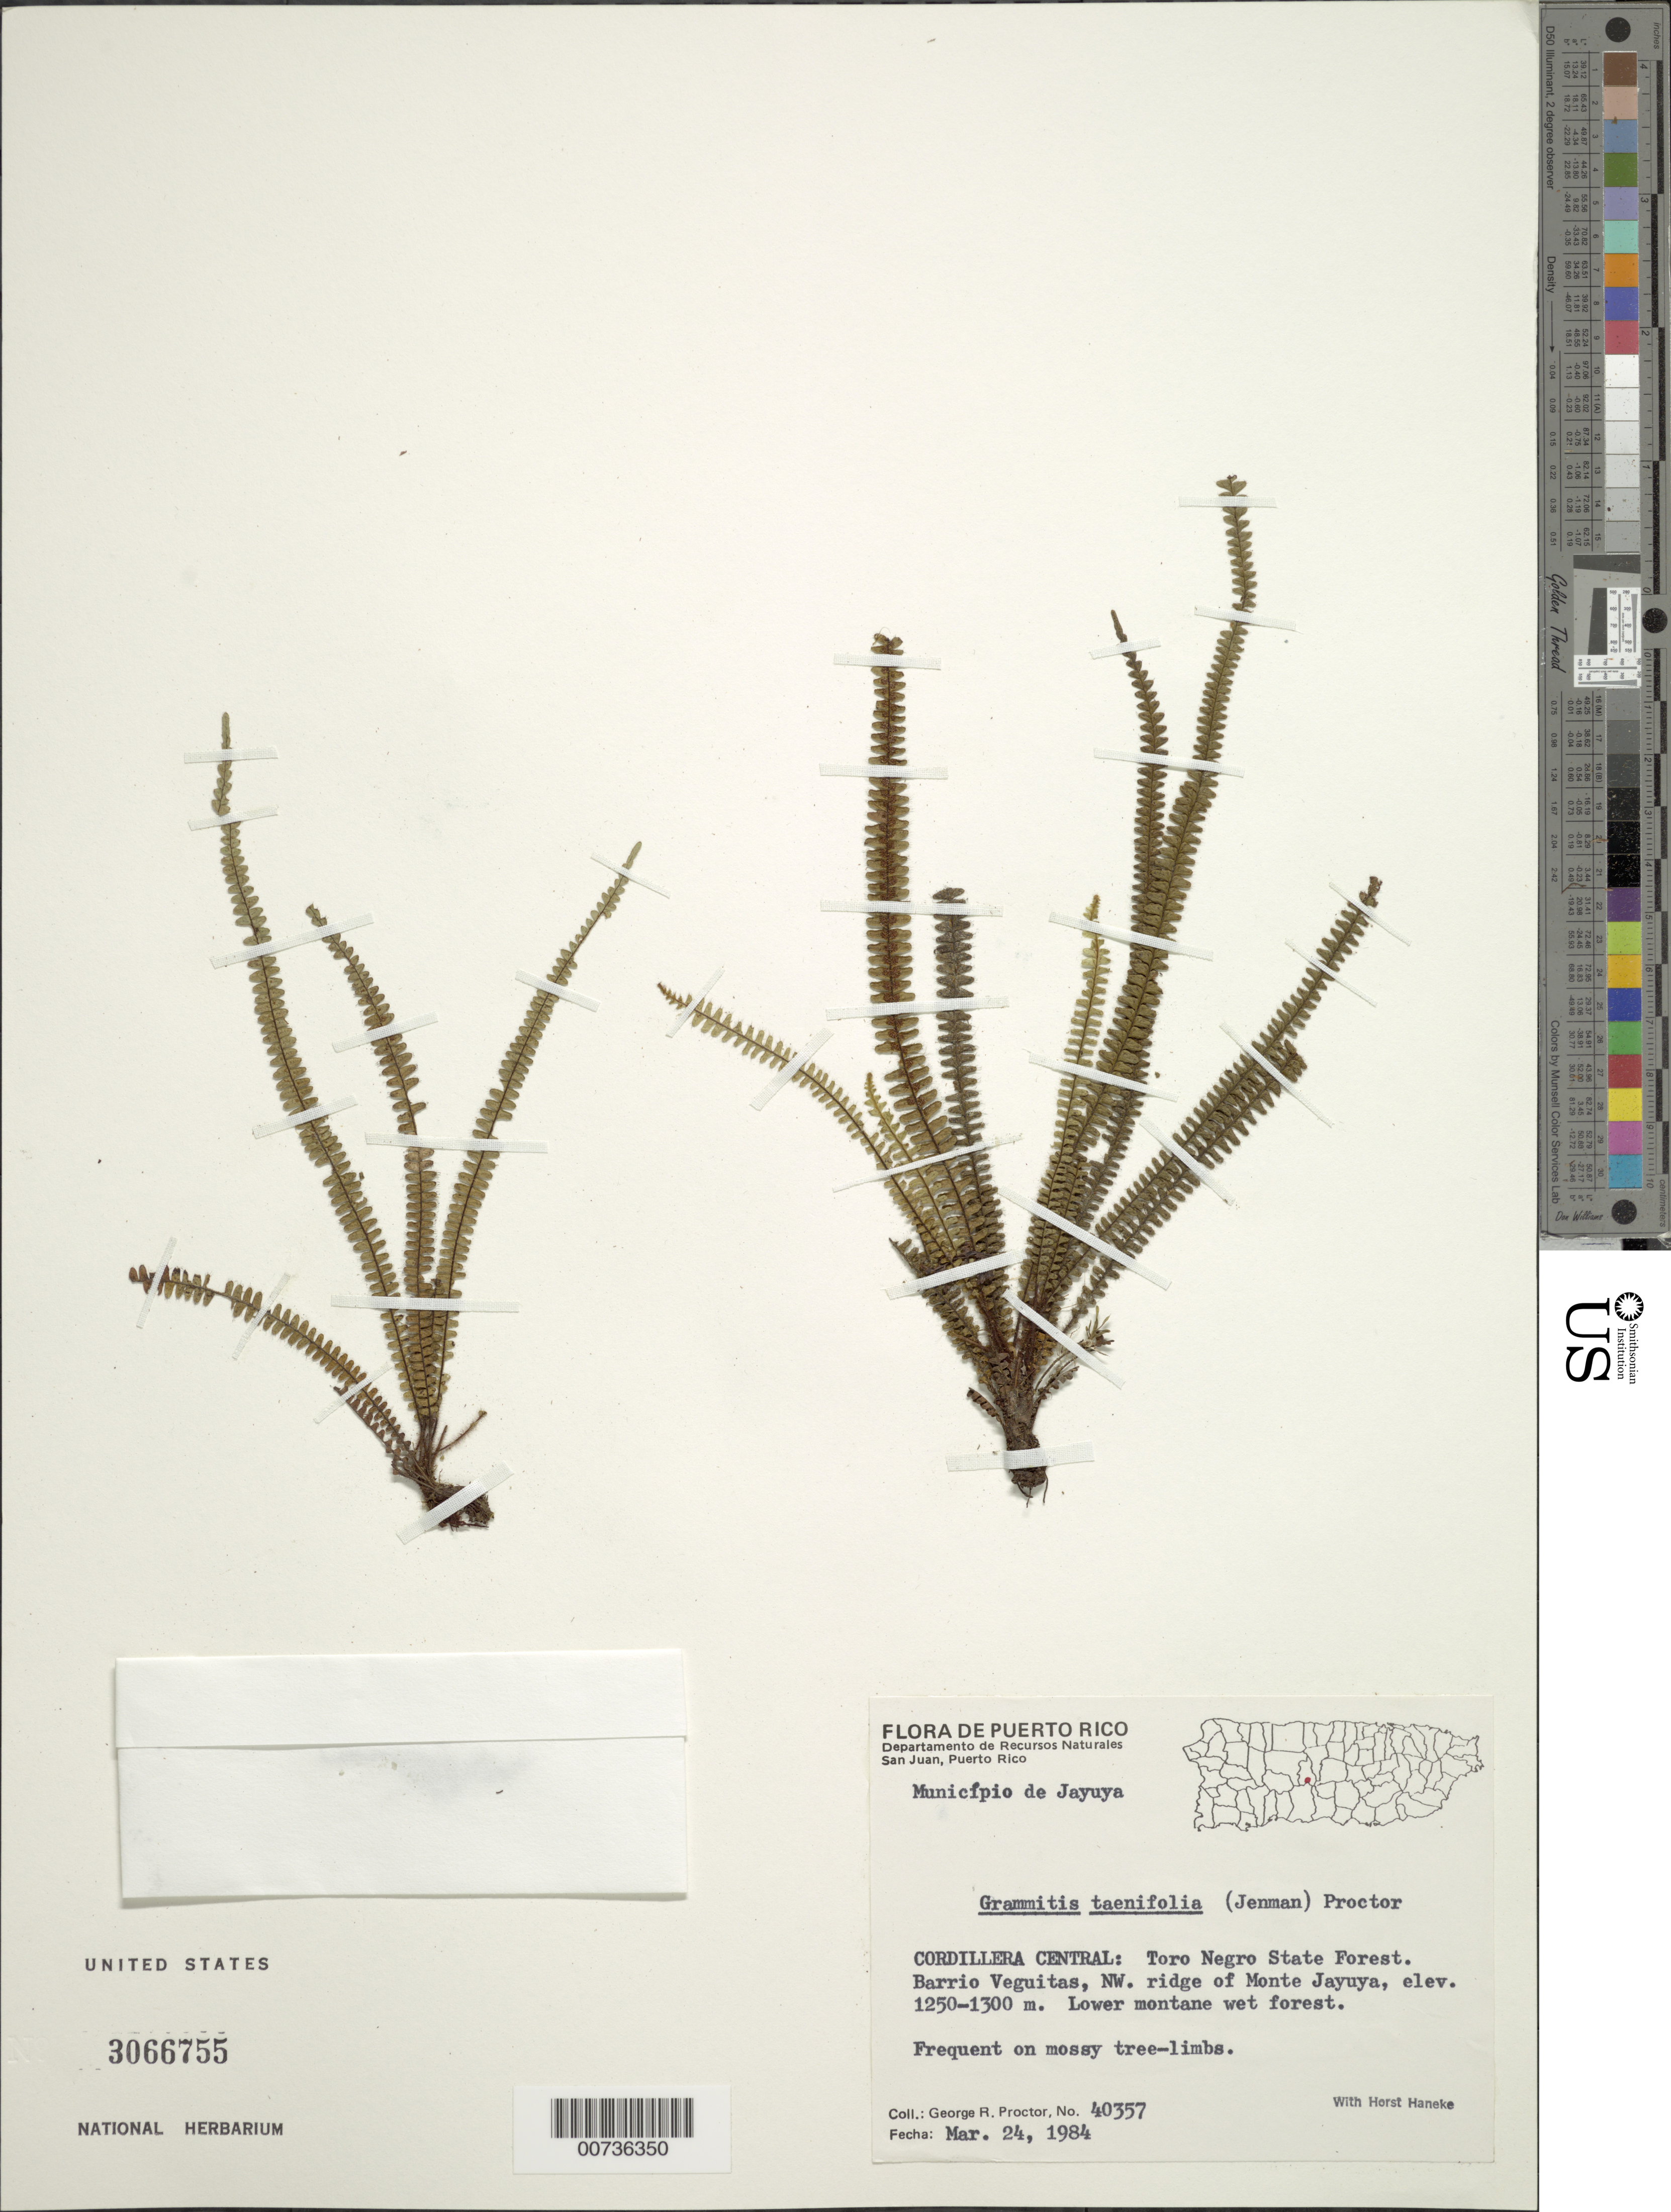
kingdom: Plantae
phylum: Tracheophyta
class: Polypodiopsida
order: Polypodiales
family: Polypodiaceae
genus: Moranopteris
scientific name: Moranopteris taenifolia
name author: (Jenman) R. Y. Hirai & J. Prado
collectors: G. R. Proctor & H. Haneke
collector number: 40357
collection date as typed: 24 Mar 1984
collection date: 1984-03-24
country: Puerto Rico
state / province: Jayuya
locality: Cordillera Central: Toro Negro State Forest. Barrio Veguitas, NW. ridge of Monte Jayuya. Lower montane wet forest. Municipio de Jayuya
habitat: Frequent on mossy tree-limbs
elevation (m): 1250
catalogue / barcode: US 3066755